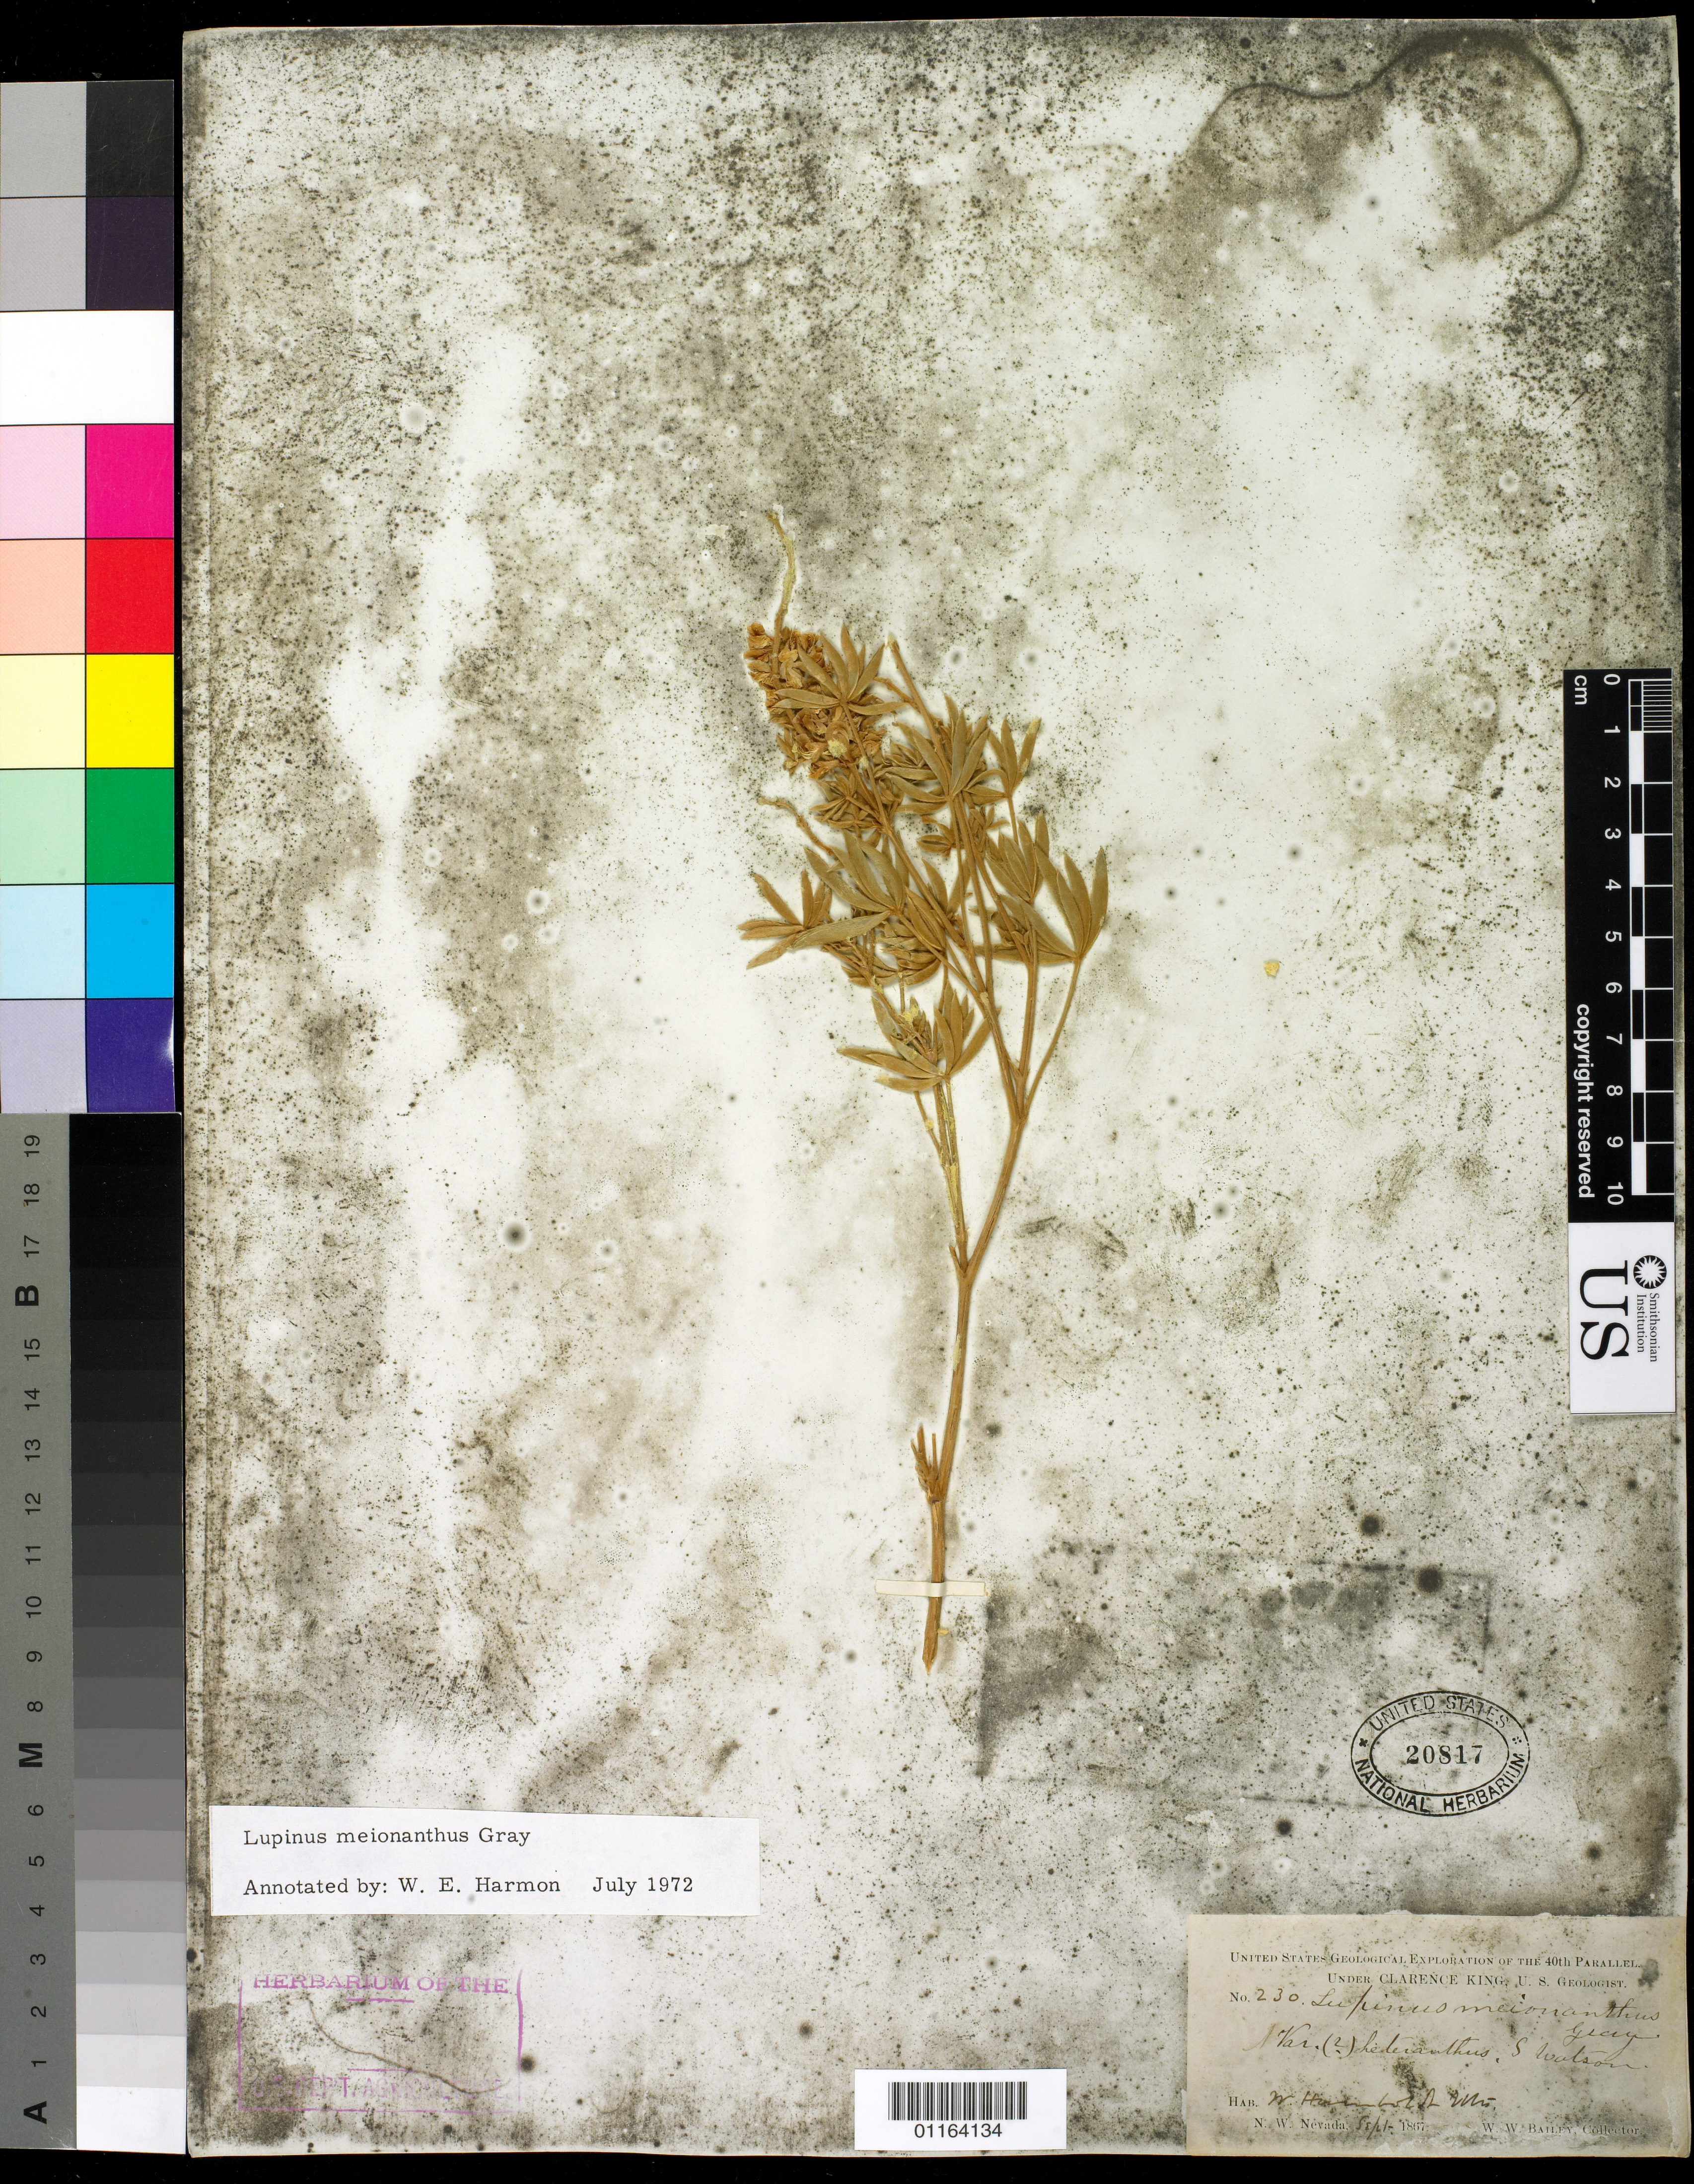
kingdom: Plantae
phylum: Tracheophyta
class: Magnoliopsida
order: Fabales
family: Fabaceae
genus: Lupinus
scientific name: Lupinus meionanthus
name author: A. Gray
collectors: W. W. Bailey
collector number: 230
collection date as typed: Sep 1867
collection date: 1867-09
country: United States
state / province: Nevada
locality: West Humboldt Mts., N.W. Nevada.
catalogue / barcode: US 20817